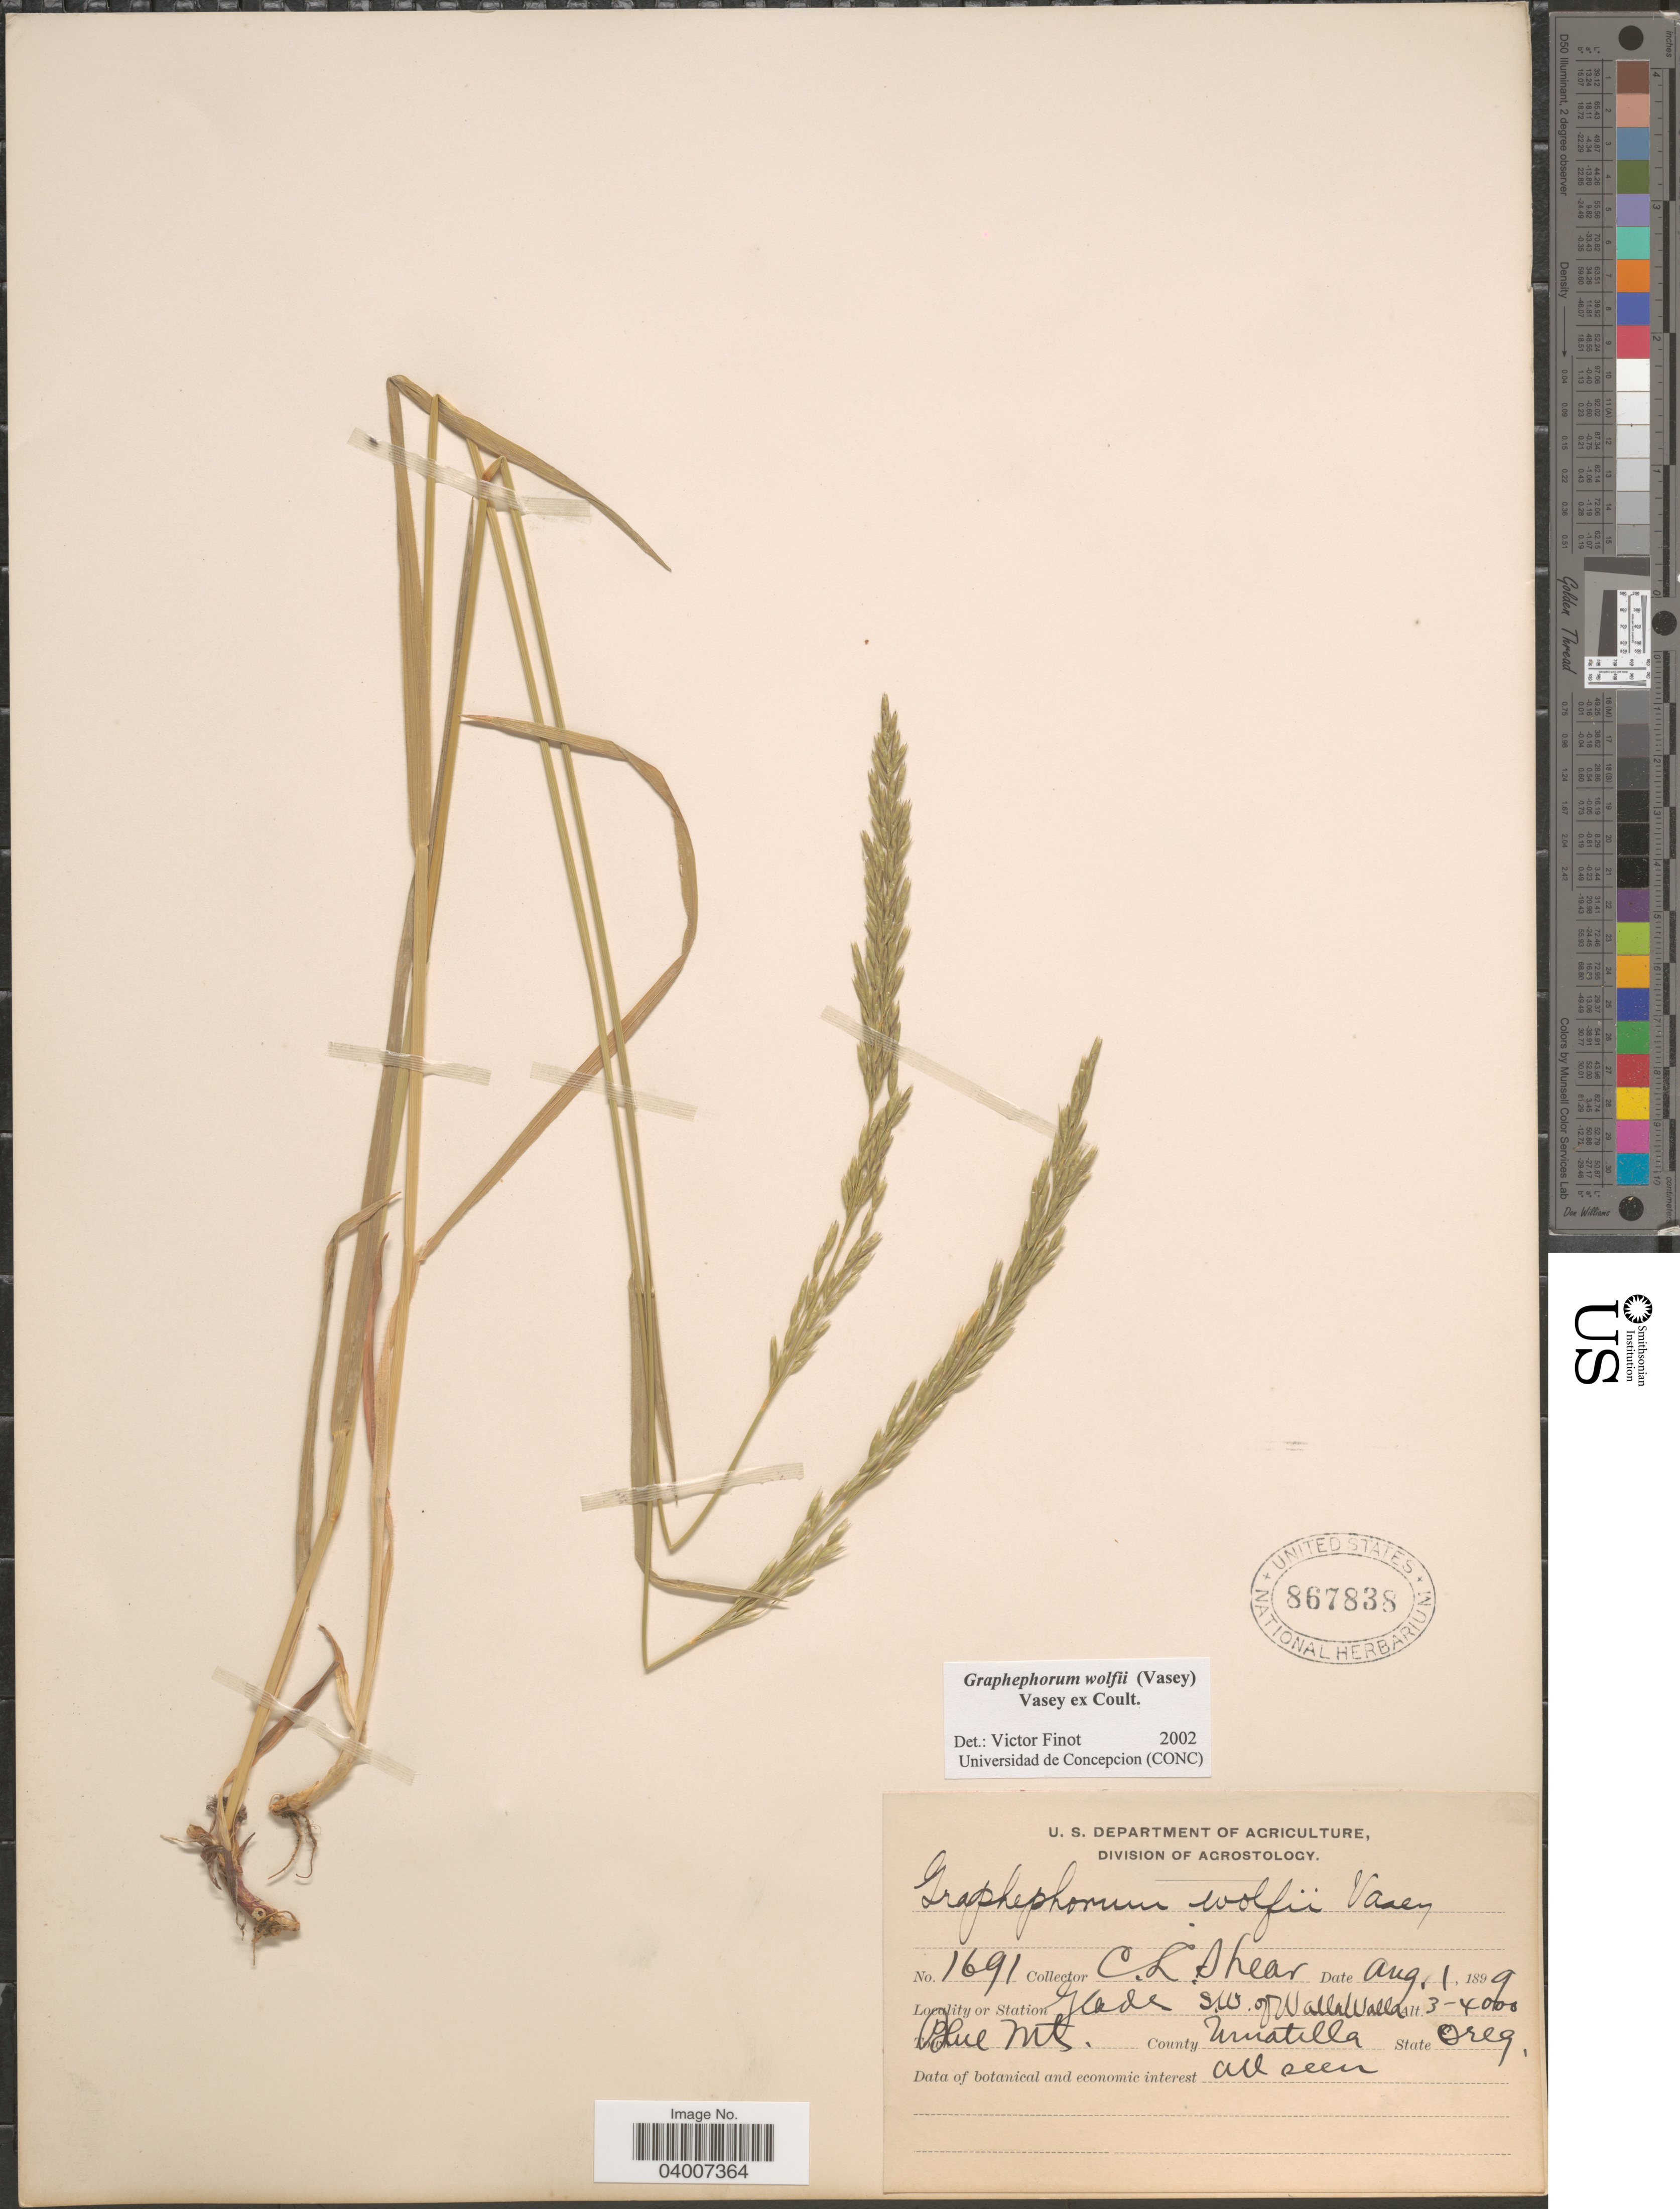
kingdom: Plantae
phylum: Tracheophyta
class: Liliopsida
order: Poales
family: Poaceae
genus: Graphephorum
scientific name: Graphephorum wolfii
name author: (E. Fourn.) Vasey ex Coult.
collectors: C. L. Shear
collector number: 1691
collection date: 1899-08-01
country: United States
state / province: Oregon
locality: Glade SW. of WallaWalla. Blue Mts. County Umatilla.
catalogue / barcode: US 867838